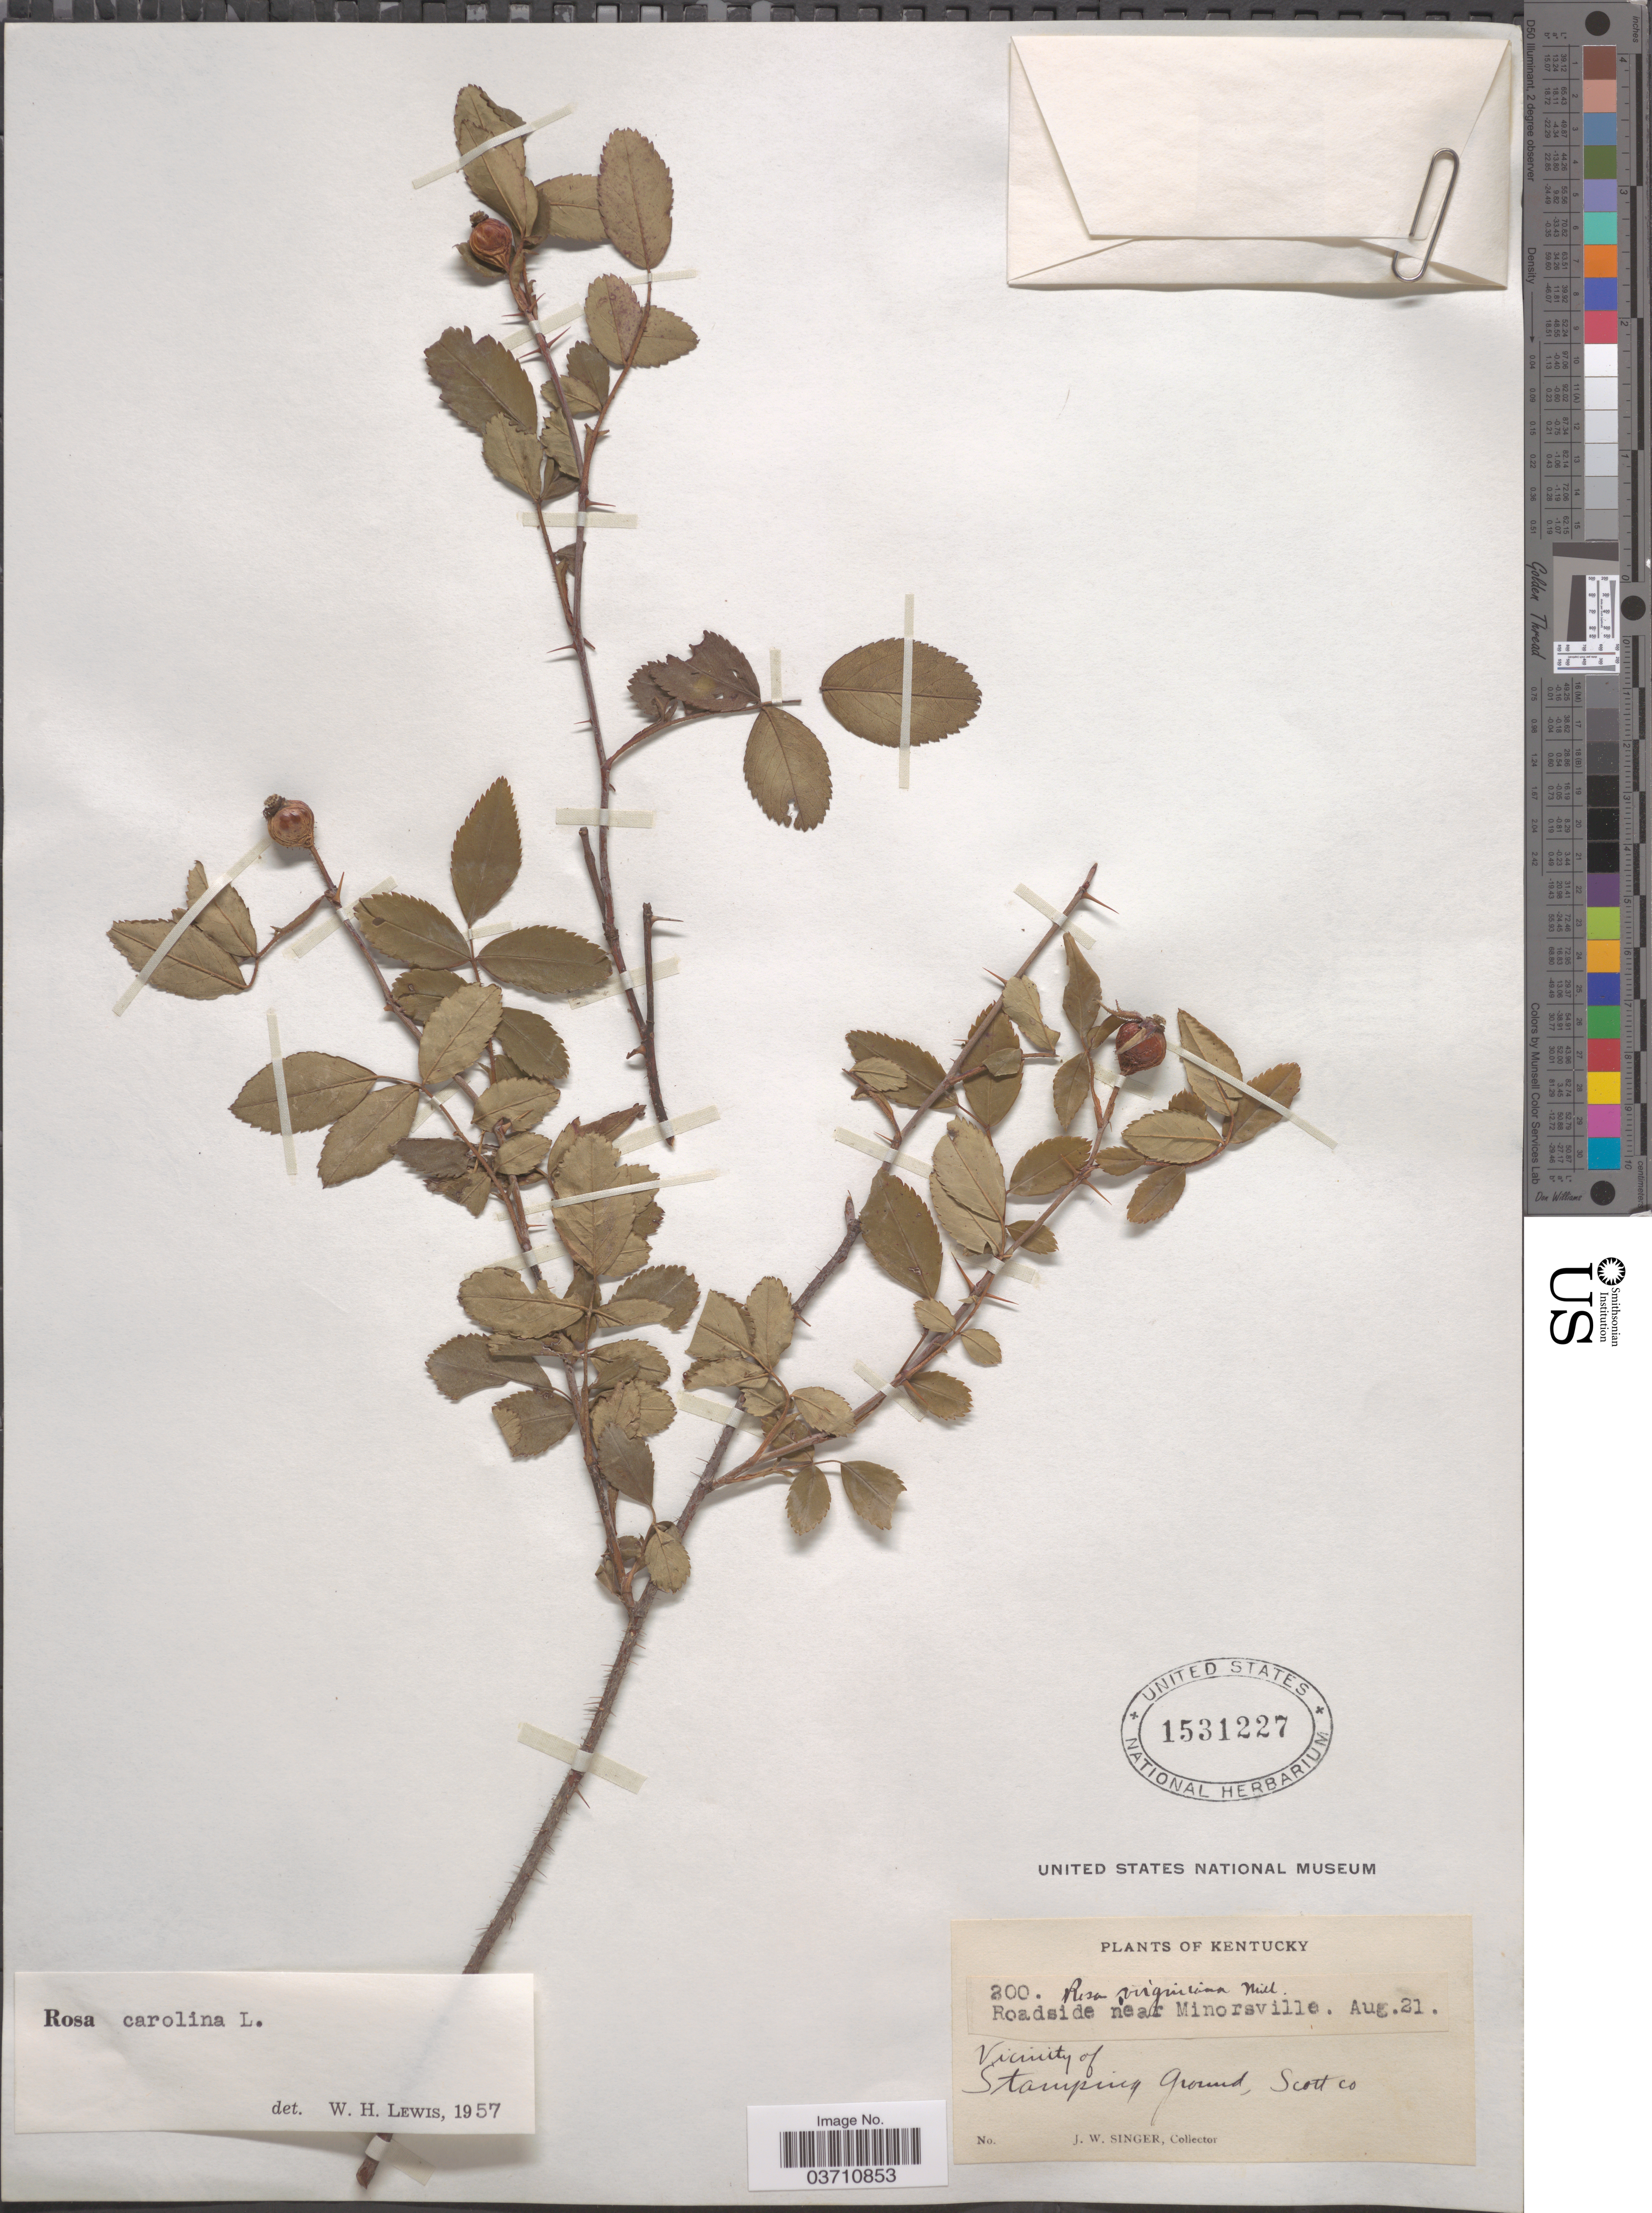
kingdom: Plantae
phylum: Tracheophyta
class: Magnoliopsida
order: Rosales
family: Rosaceae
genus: Rosa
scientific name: Rosa carolina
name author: L.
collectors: J. EW. Singer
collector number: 200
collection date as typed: Transcribed d/m/y: /8/21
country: United States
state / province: Kentucky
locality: Roadside near Minorsville. Vicinity of Stamping Ground, Scott Co.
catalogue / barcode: US 1531227